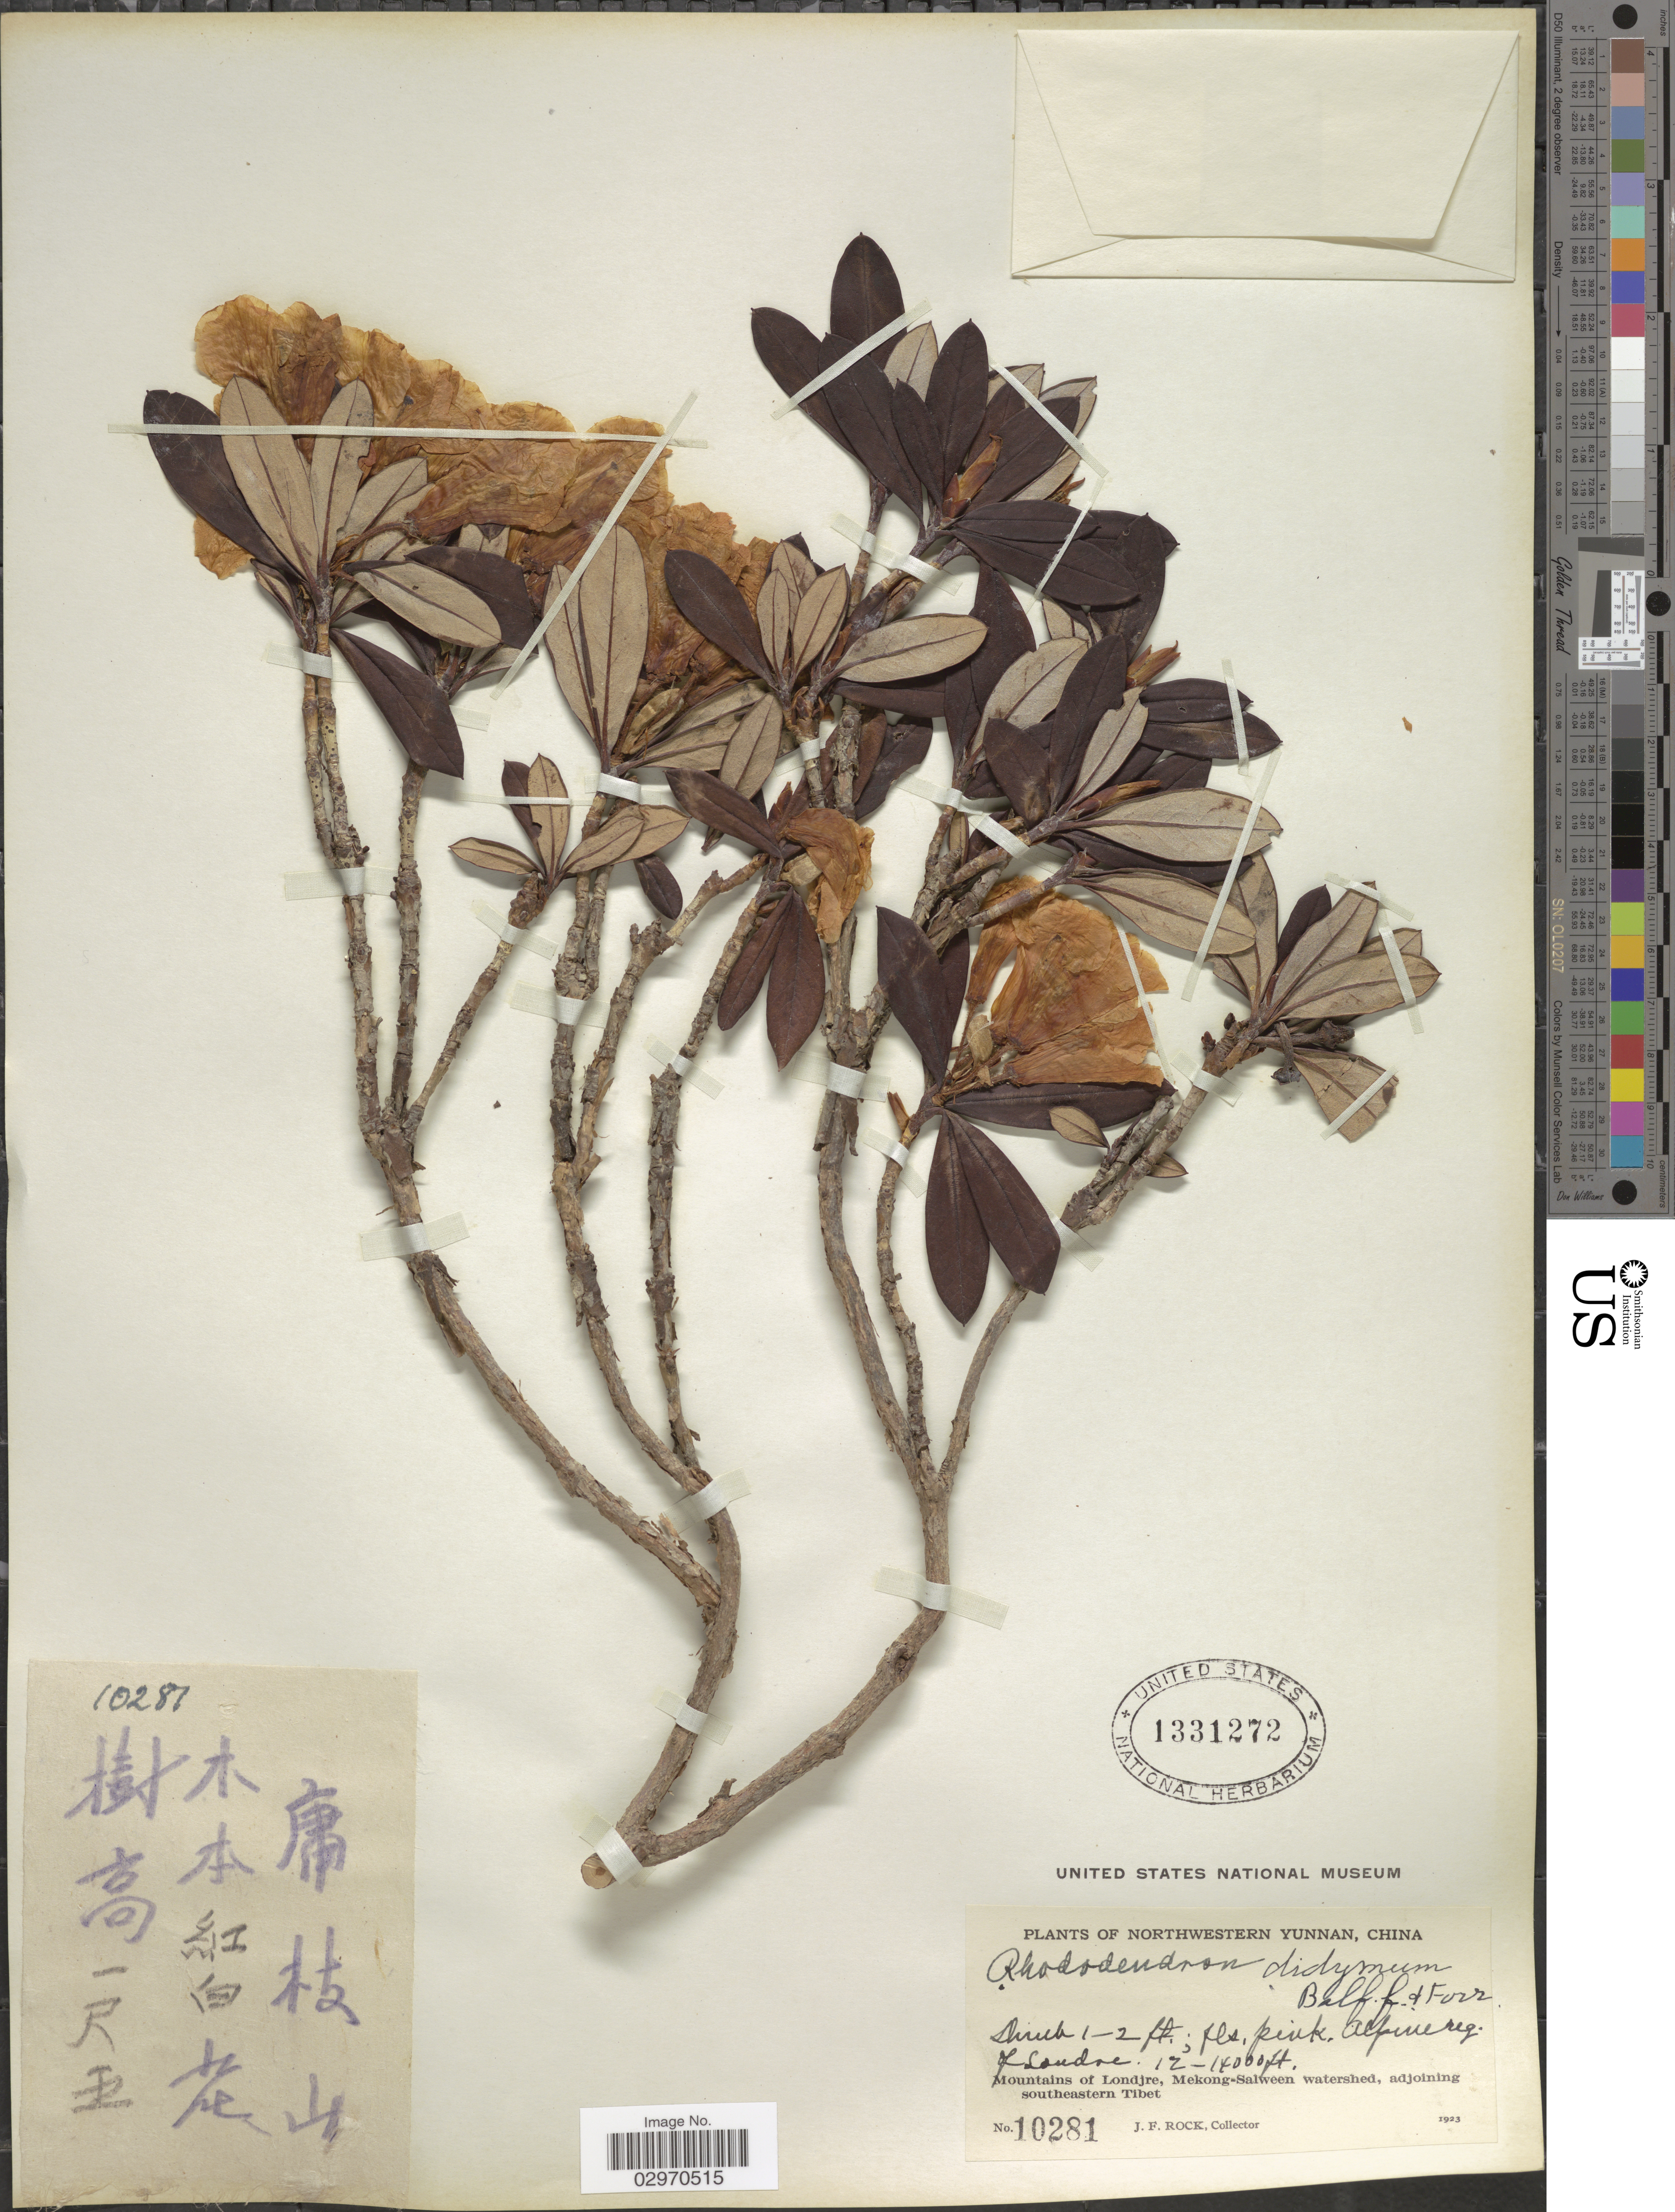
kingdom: Plantae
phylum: Tracheophyta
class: Magnoliopsida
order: Ericales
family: Ericaceae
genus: Rhododendron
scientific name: Rhododendron didymum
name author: Balf. f. & Forrest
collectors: J. Rock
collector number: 10281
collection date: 1923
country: China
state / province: Yunnan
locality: Northwestern Yunnan. Alpine reg. of Londre. Mountains of Londjre, Mekong-Salween watershed, adjoining southeastern Tibet.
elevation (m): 3658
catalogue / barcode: US 1331272